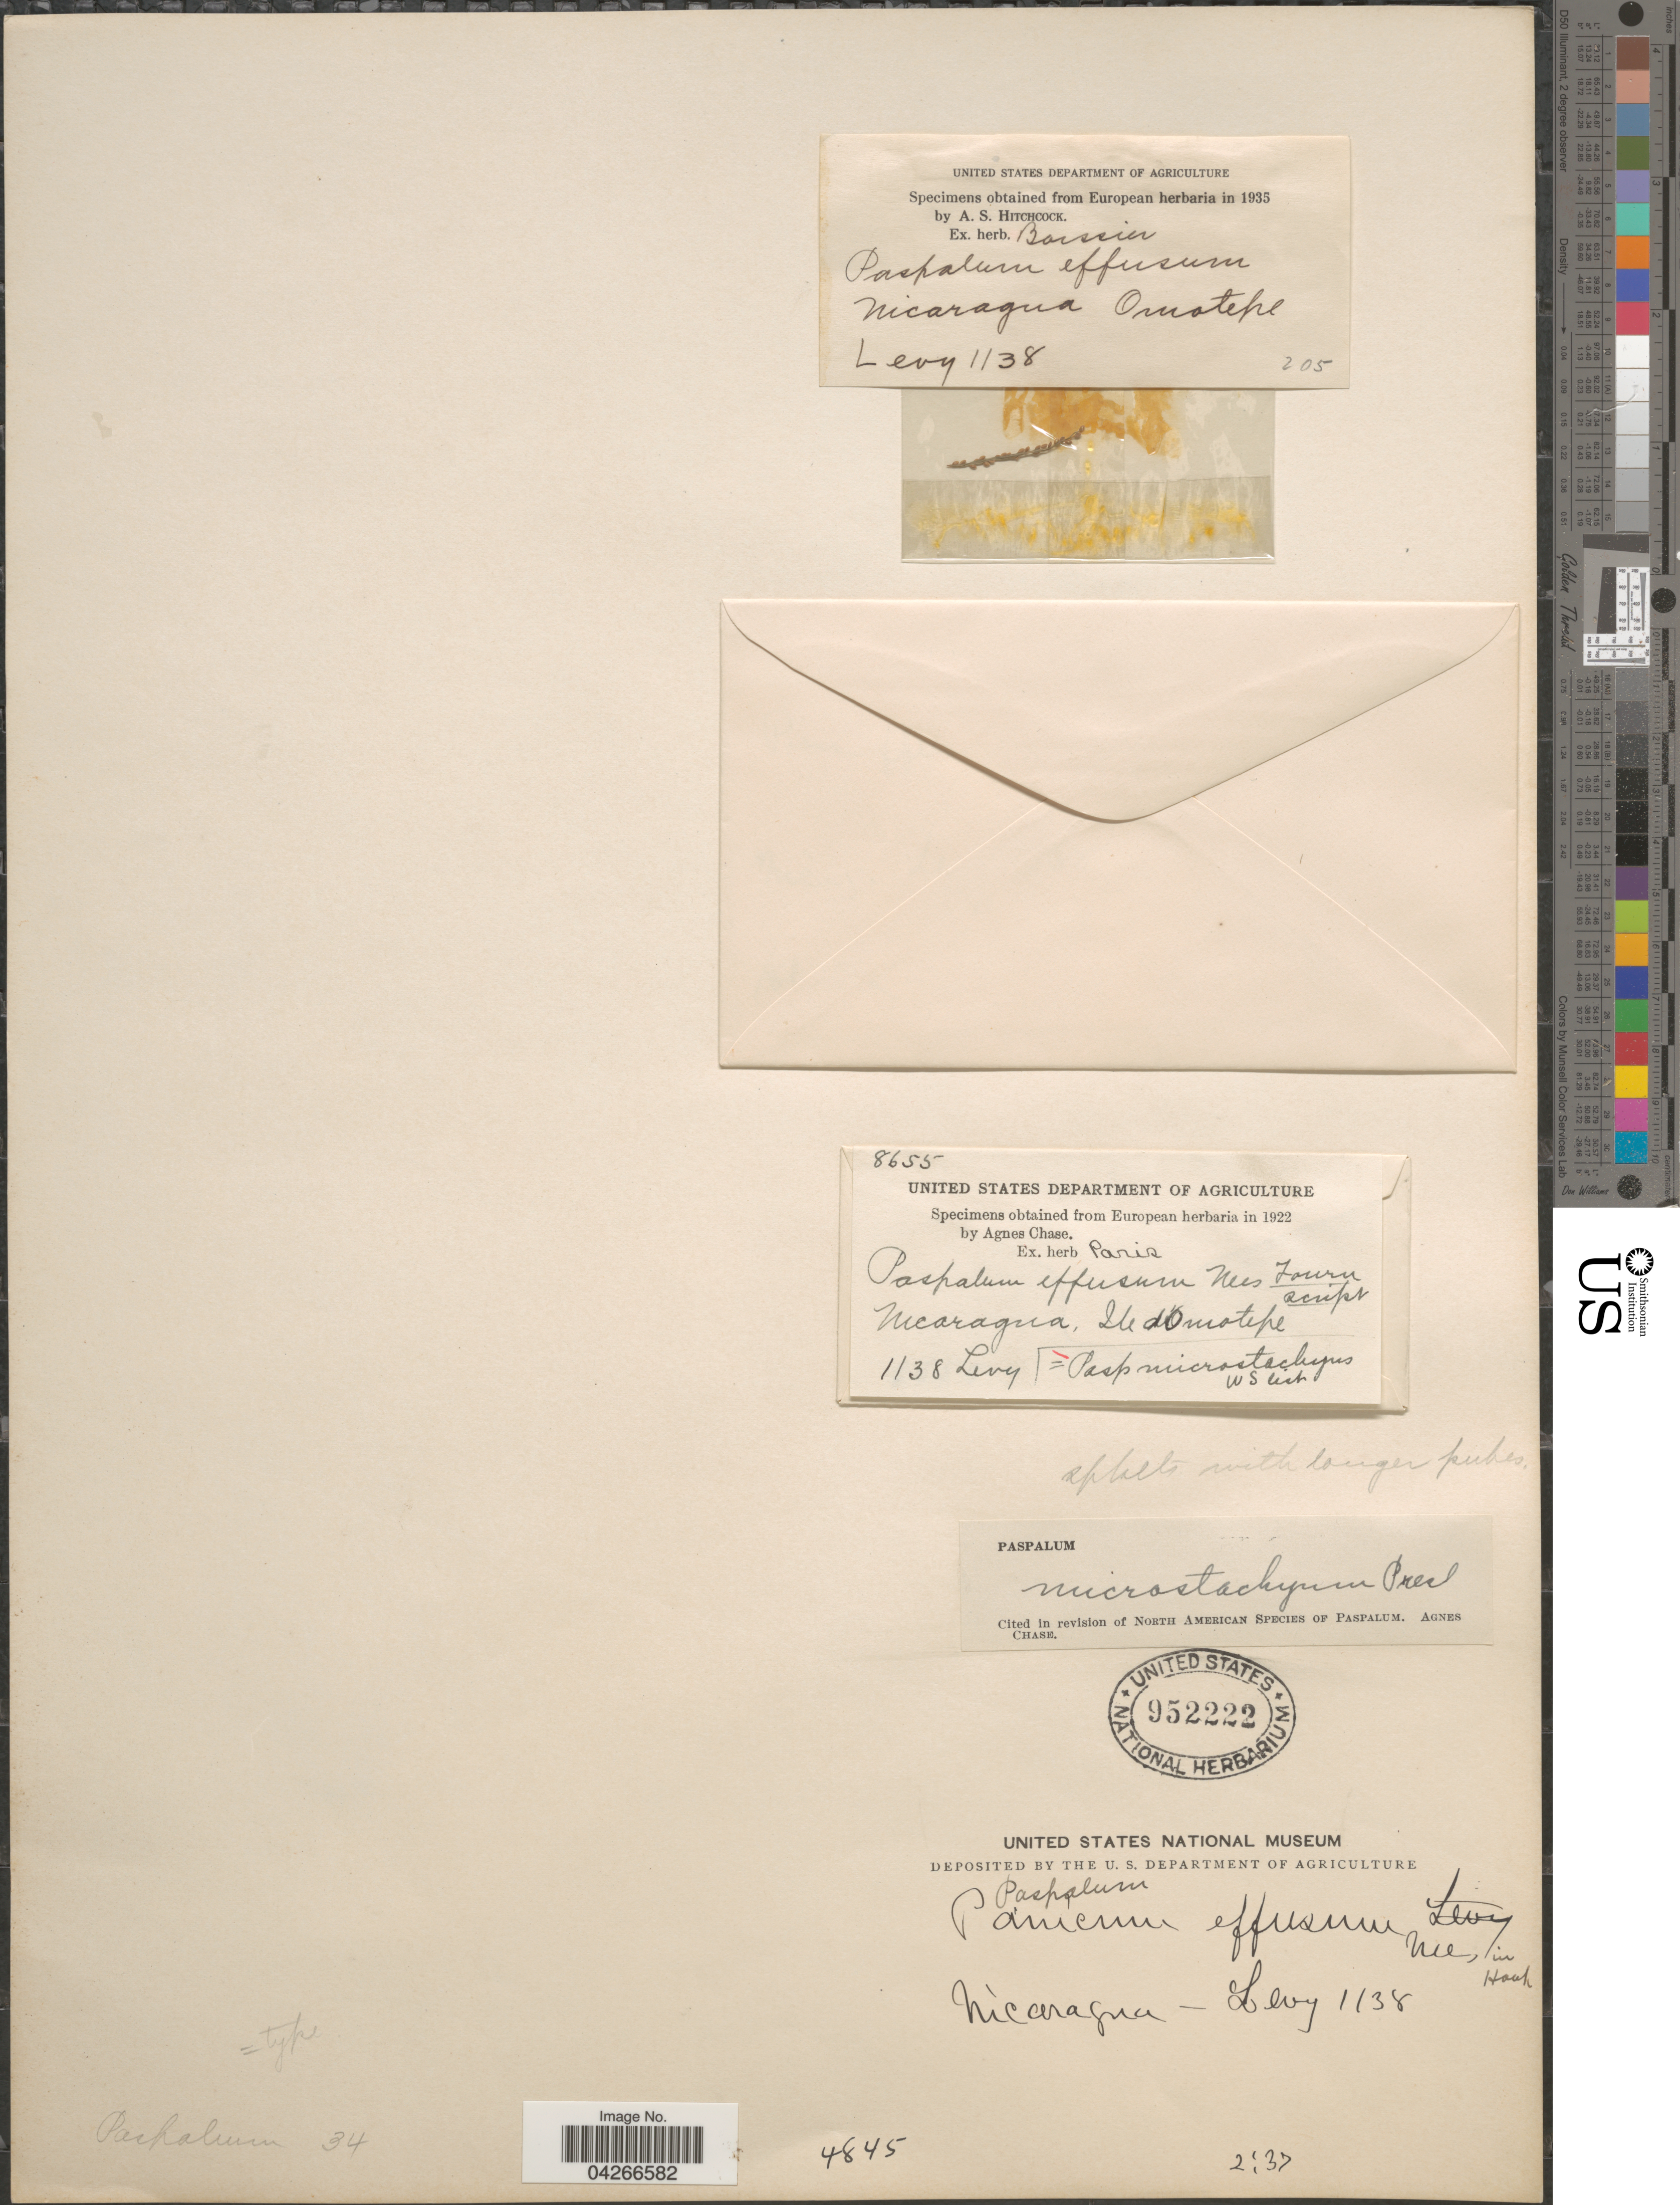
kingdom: Plantae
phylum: Tracheophyta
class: Liliopsida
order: Poales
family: Poaceae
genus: Paspalum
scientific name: Paspalum microstachyum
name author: J. Presl in C. Presl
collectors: -. Levy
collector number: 1138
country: Nicaragua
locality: Ile d'Omatepe.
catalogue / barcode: US 952222